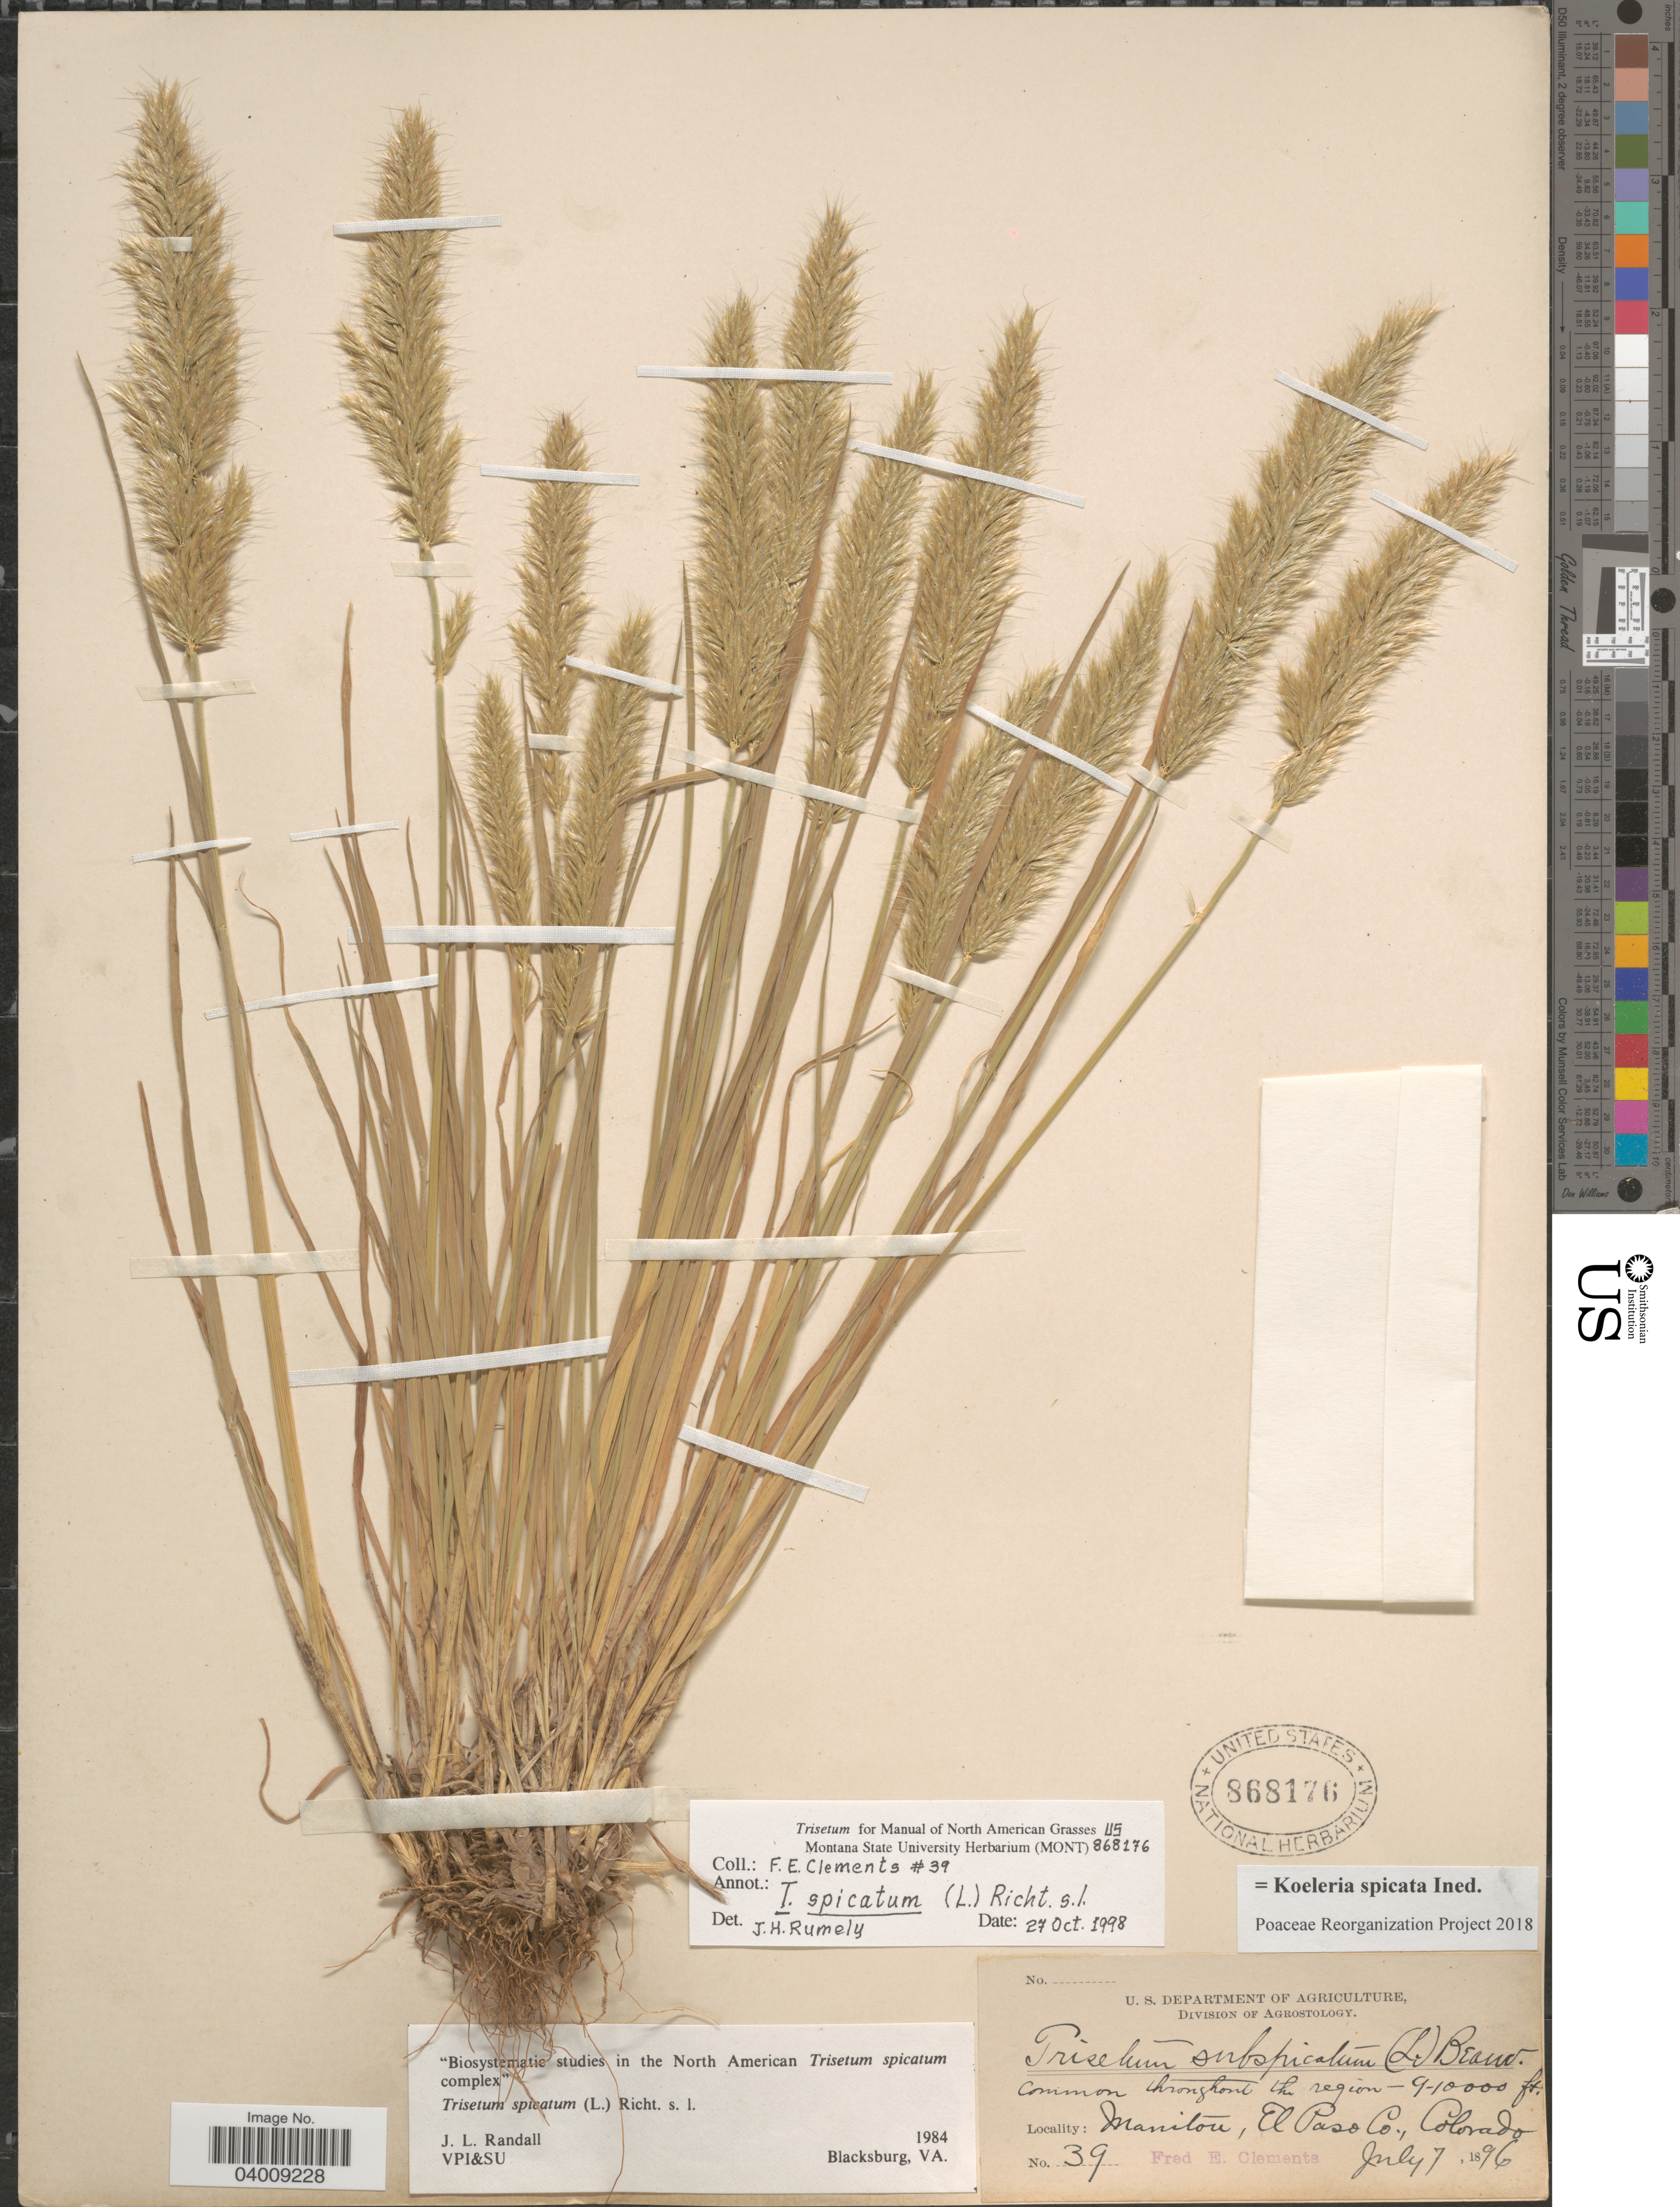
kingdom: Plantae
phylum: Tracheophyta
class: Liliopsida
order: Poales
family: Poaceae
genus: Koeleria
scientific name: Koeleria spicata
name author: (L.) Barberá et al.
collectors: F. E. Clements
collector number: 39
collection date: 1896-07-07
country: United States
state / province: Colorado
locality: Manitou, El Paso Co.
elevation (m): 2743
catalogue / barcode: US 868176